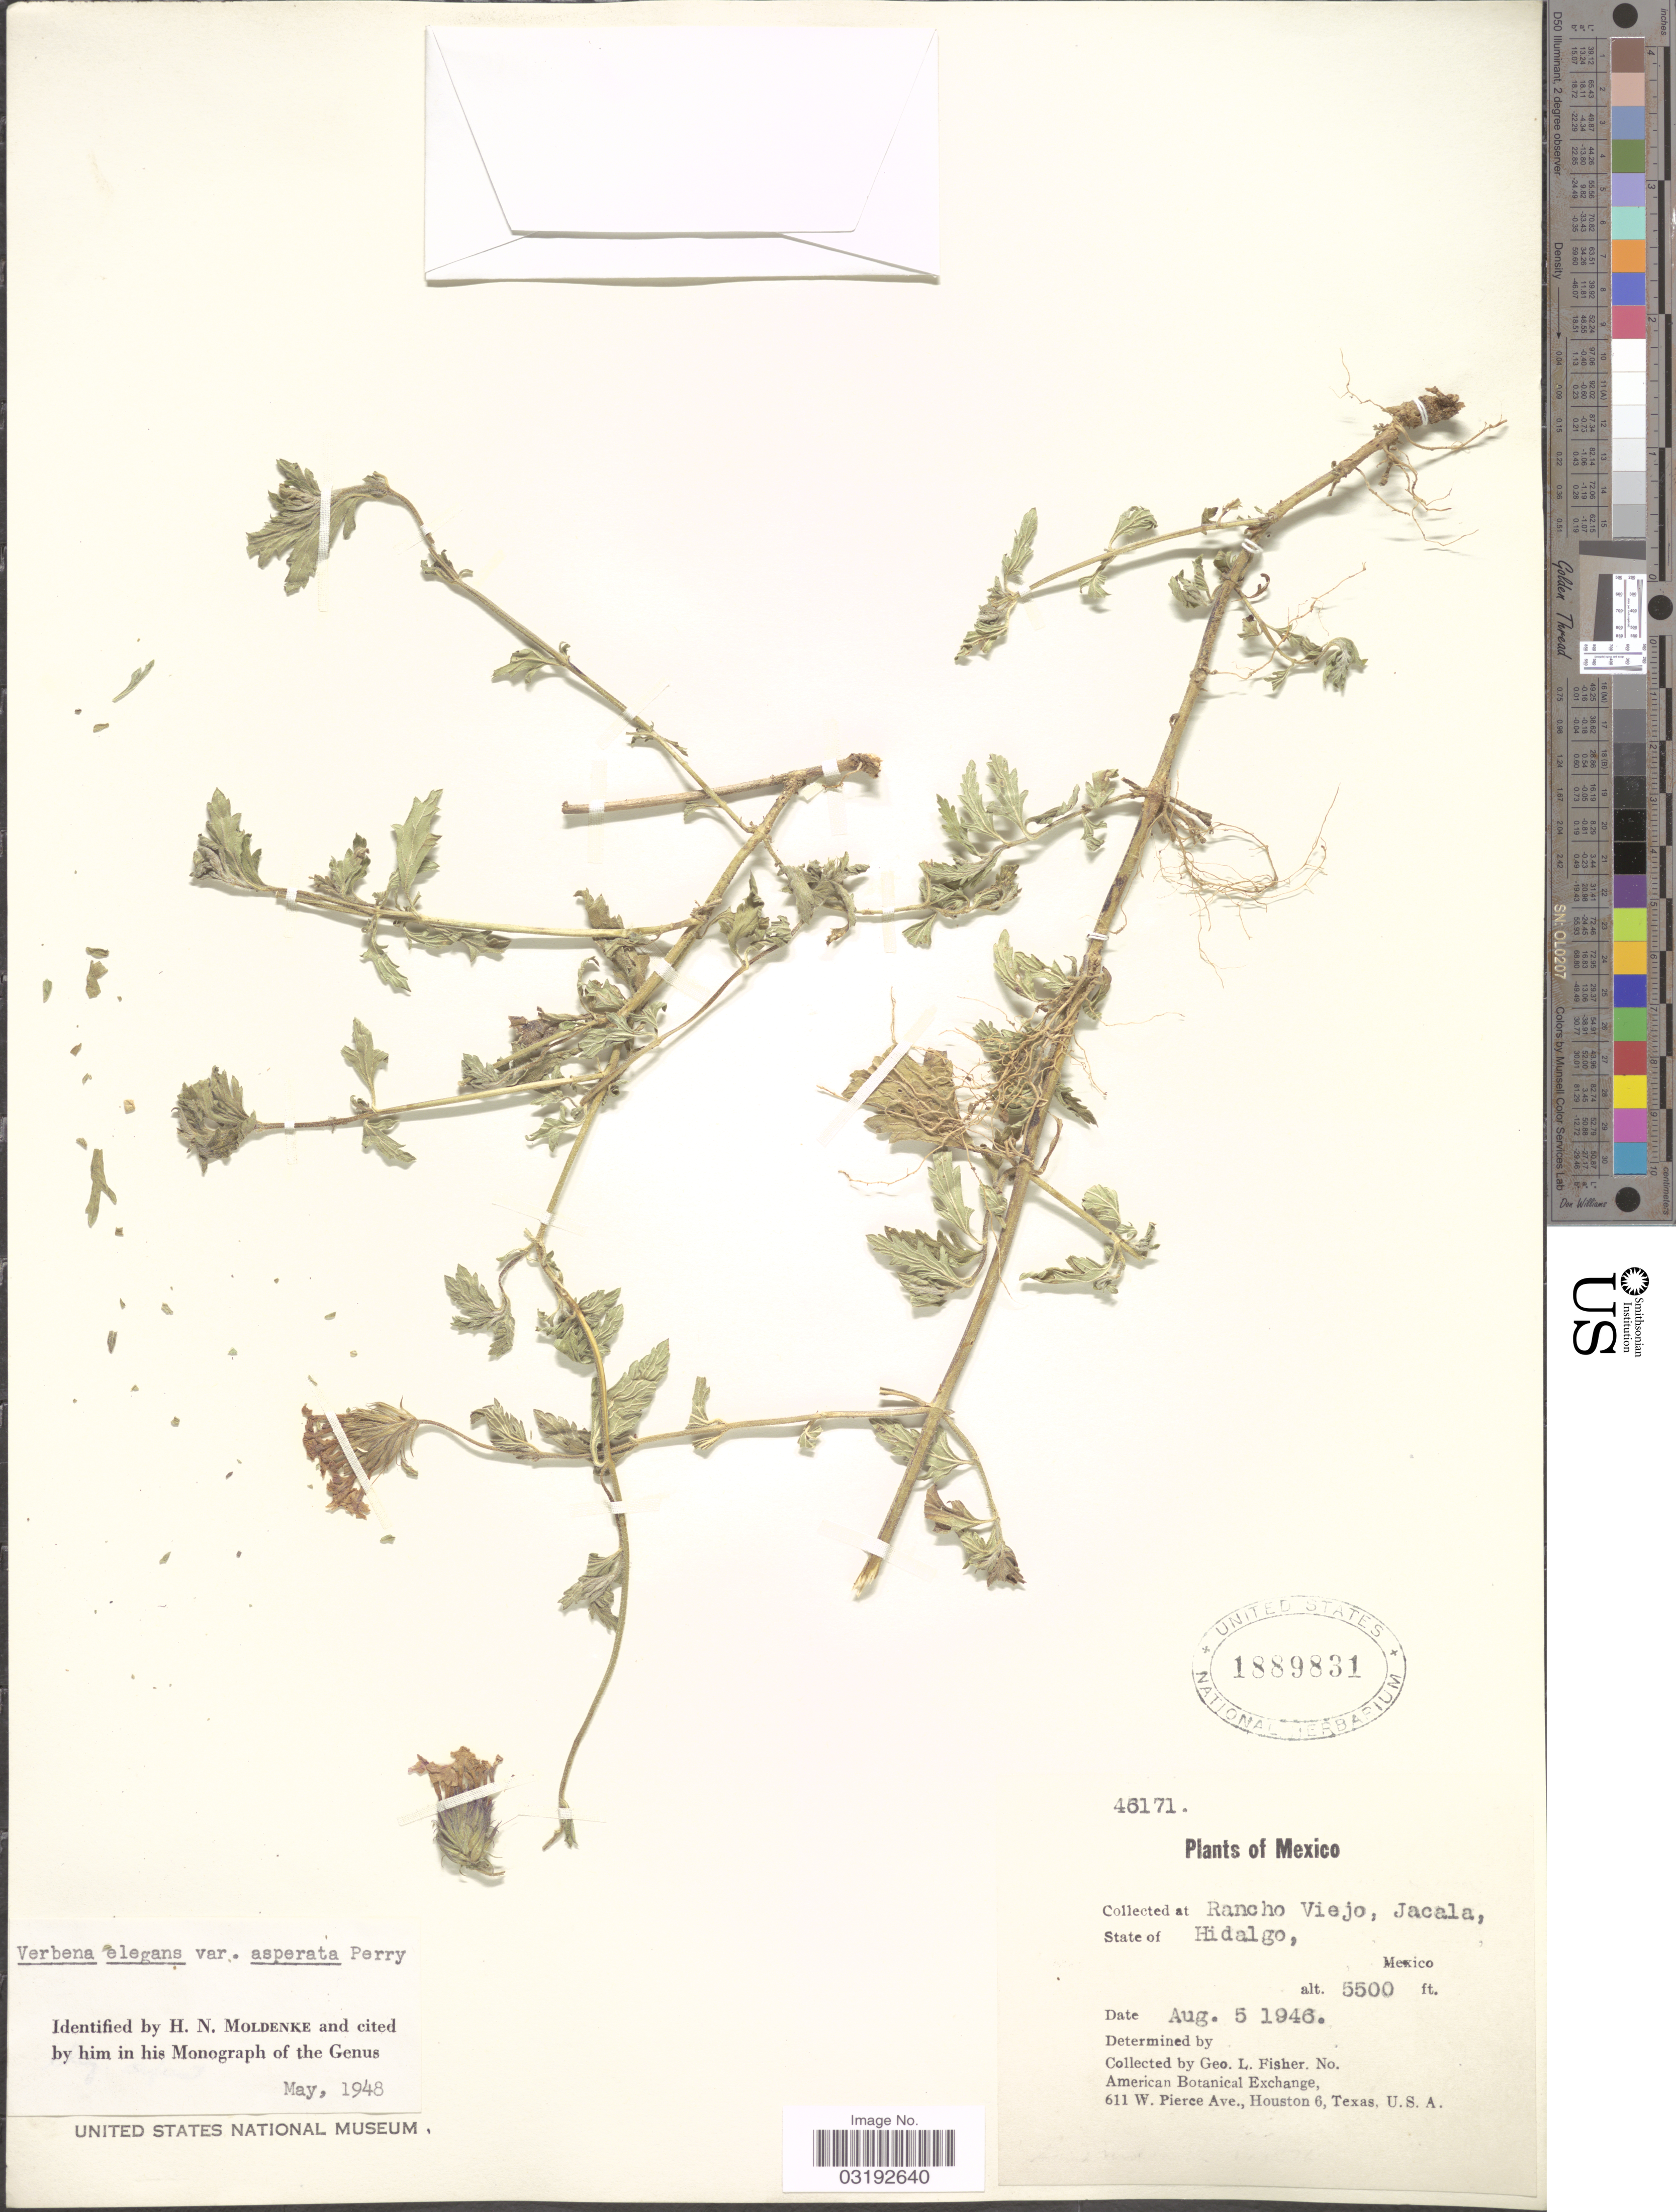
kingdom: Plantae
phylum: Tracheophyta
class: Magnoliopsida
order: Lamiales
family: Verbenaceae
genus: Verbena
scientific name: Verbena ambrosiifolia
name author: Rydb. ex Small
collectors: G. L. Fisher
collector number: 46171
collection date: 1946-08-05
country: Mexico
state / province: Hidalgo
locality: Rancho Viejo, Jacala.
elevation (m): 1676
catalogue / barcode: US 1889831